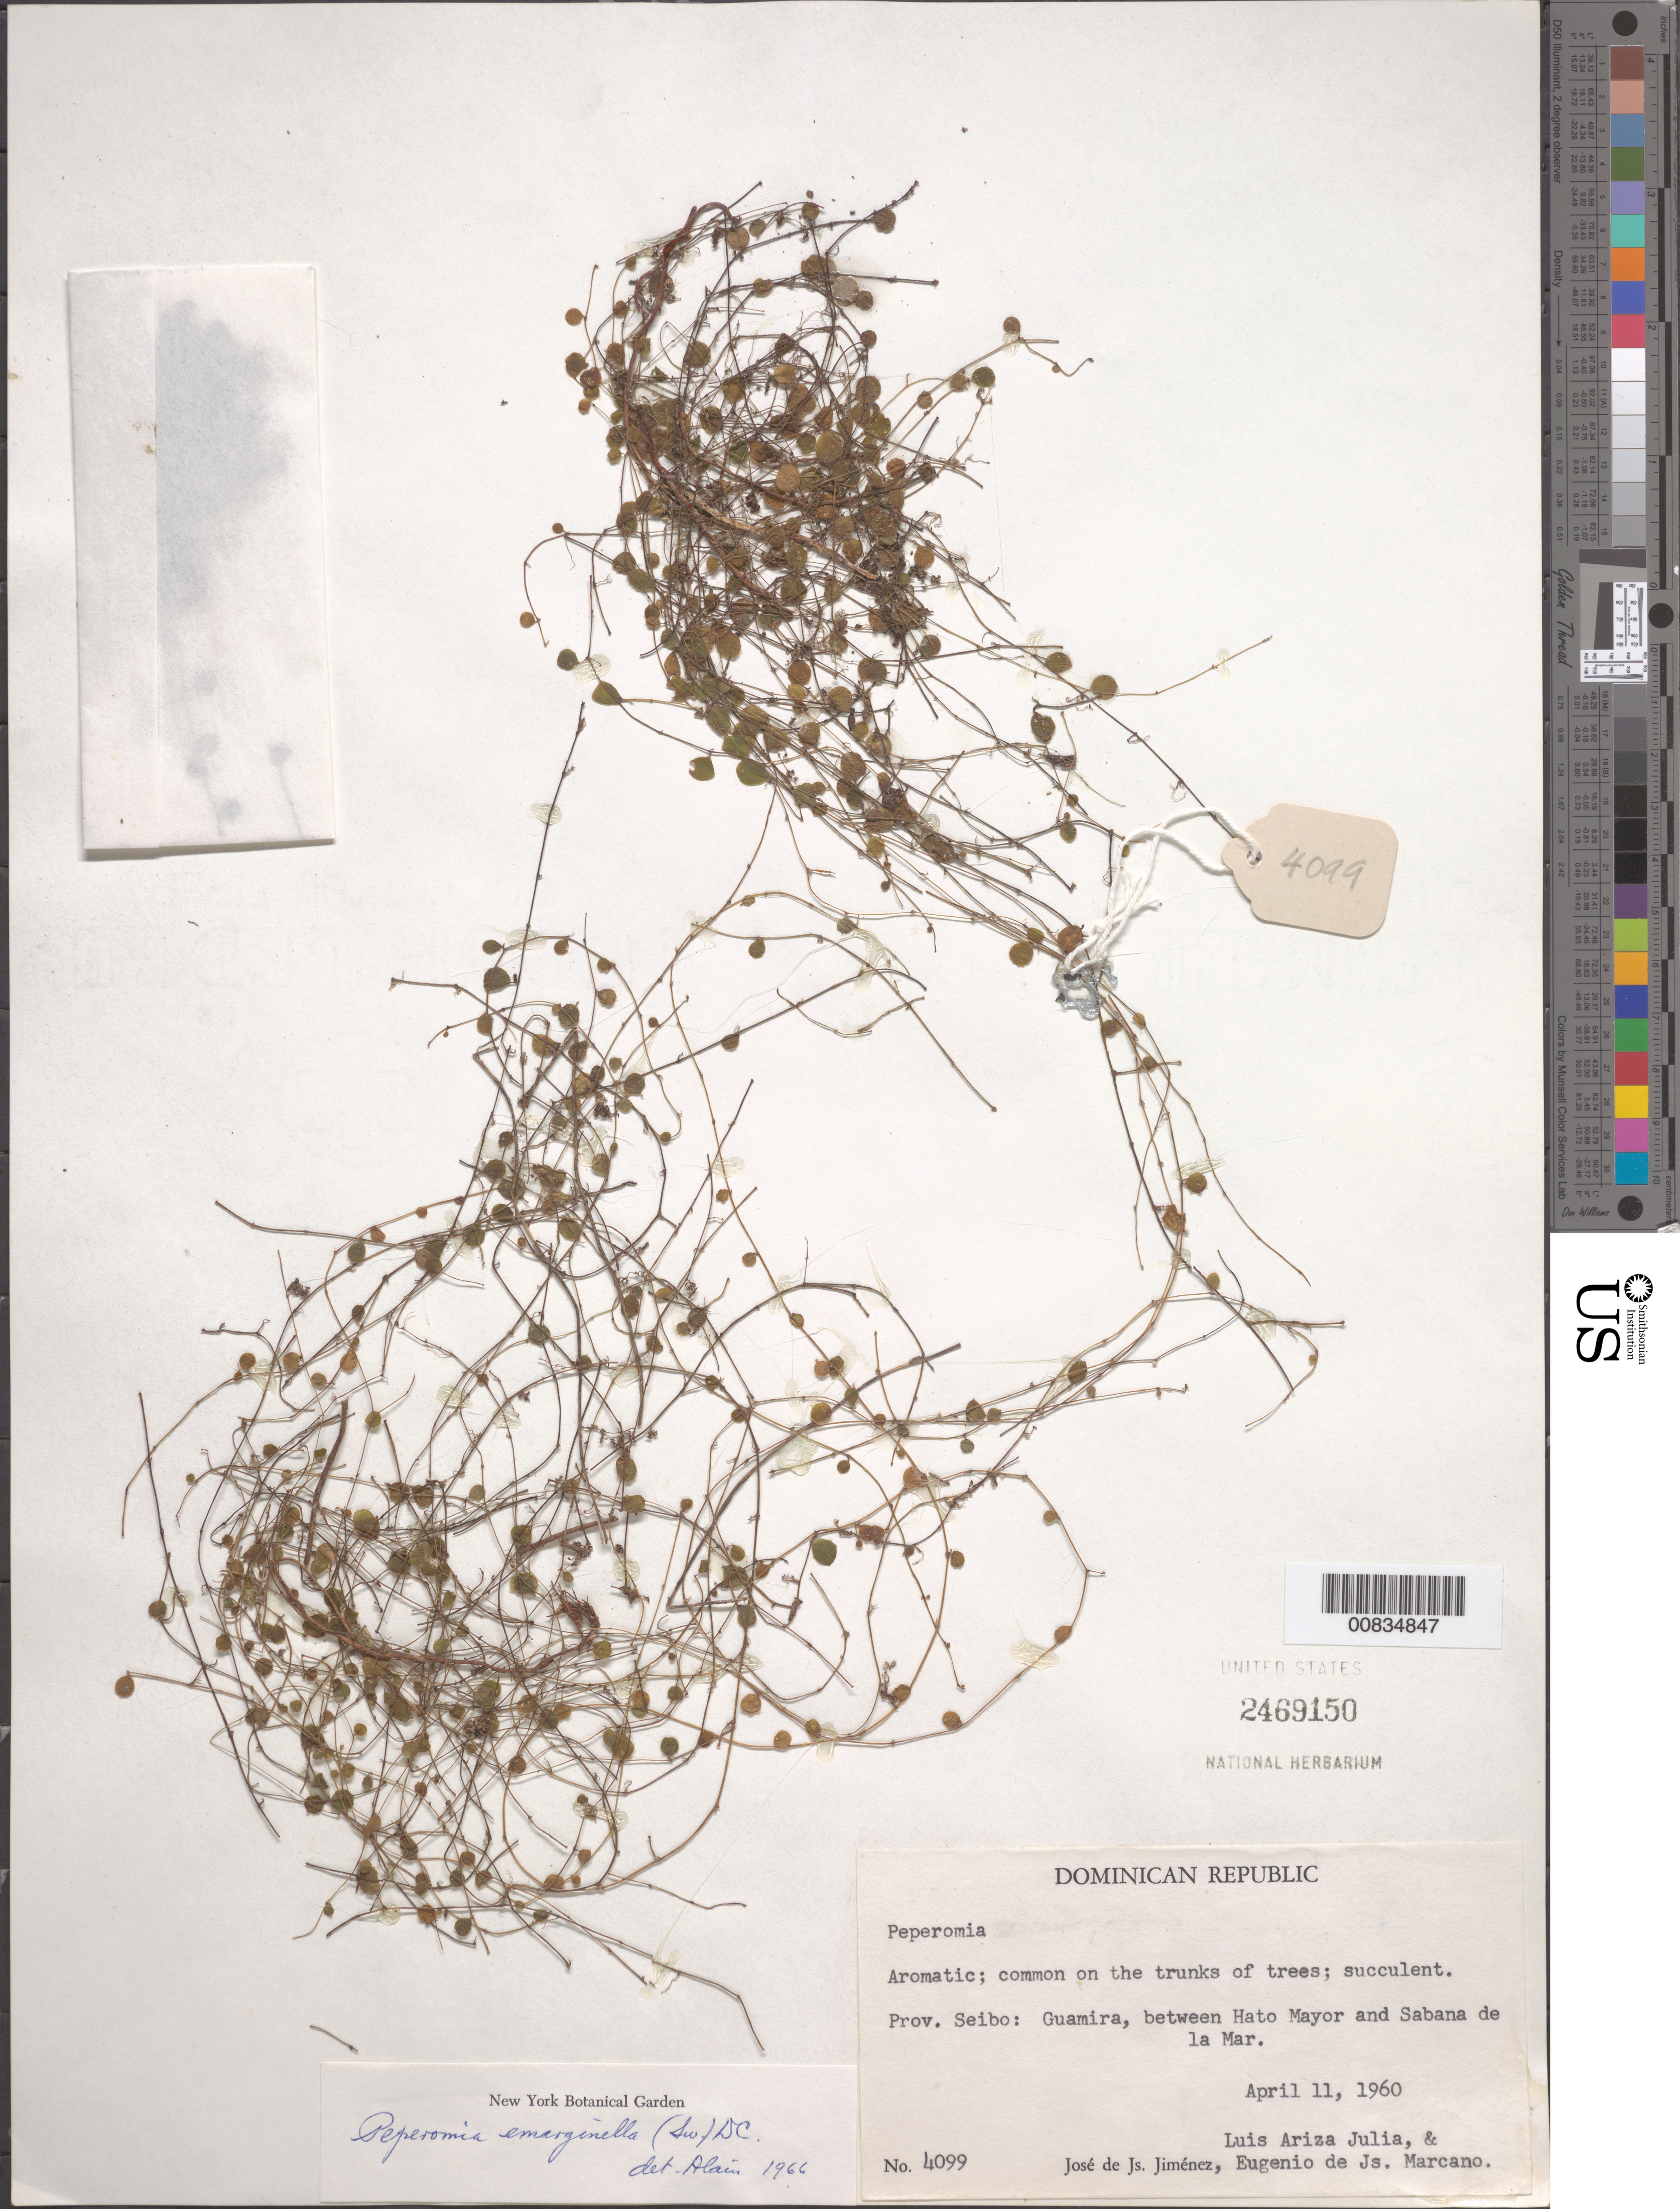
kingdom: Plantae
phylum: Tracheophyta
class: Magnoliopsida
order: Piperales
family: Piperaceae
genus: Peperomia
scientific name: Peperomia emarginella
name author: (Sw. ex Wikstr.) C. DC.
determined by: Liogier, Alain H.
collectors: J. J. Jiménez, L. Ariza-Julia & E. J. Marcano F.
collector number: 4099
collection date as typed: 11 Apr 1960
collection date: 1960-04-11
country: Dominican Republic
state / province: El Seibo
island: Hispaniola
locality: Guamira, between Hato Mayor and Sabana de la Mar.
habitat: Common on trunks of trees.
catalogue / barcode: US 2469150